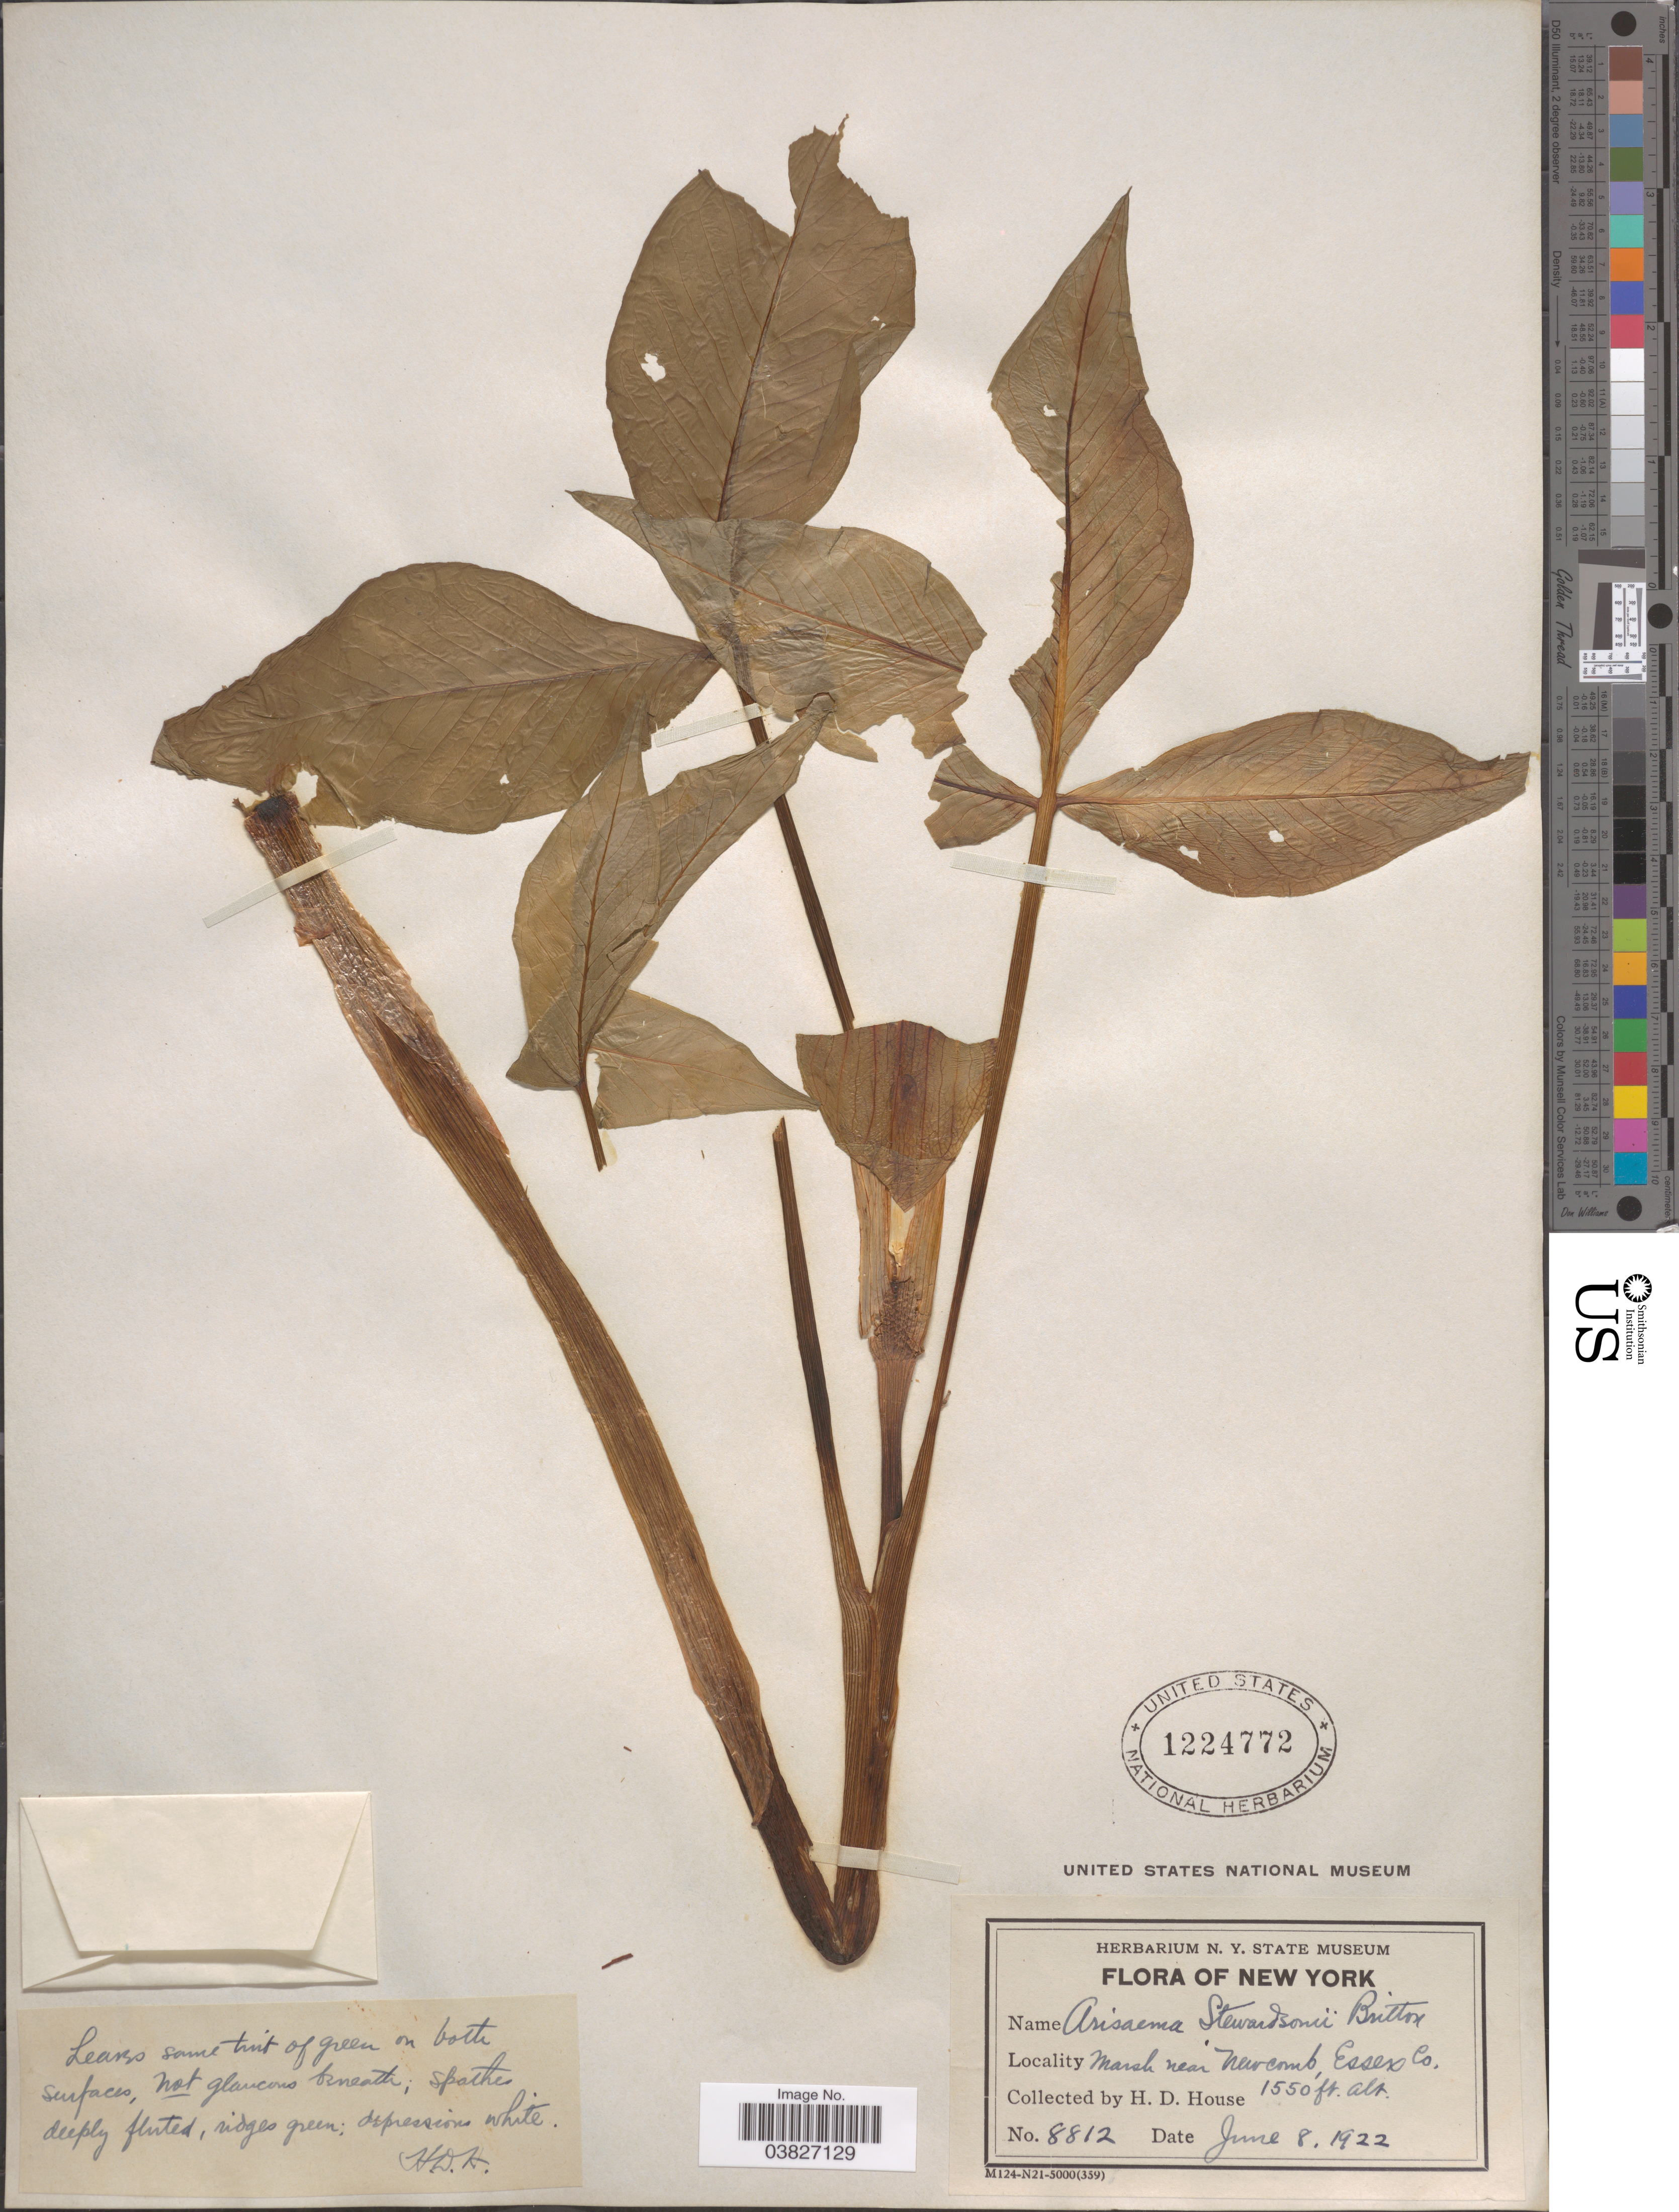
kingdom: Plantae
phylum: Tracheophyta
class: Liliopsida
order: Alismatales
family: Araceae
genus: Arisaema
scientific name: Arisaema triphyllum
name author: (L.) Schott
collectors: H. D. House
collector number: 8812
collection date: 1922-06-08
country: United States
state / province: New York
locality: Marsh near Newcomb, Essex Co.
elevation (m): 472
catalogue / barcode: US 1224772